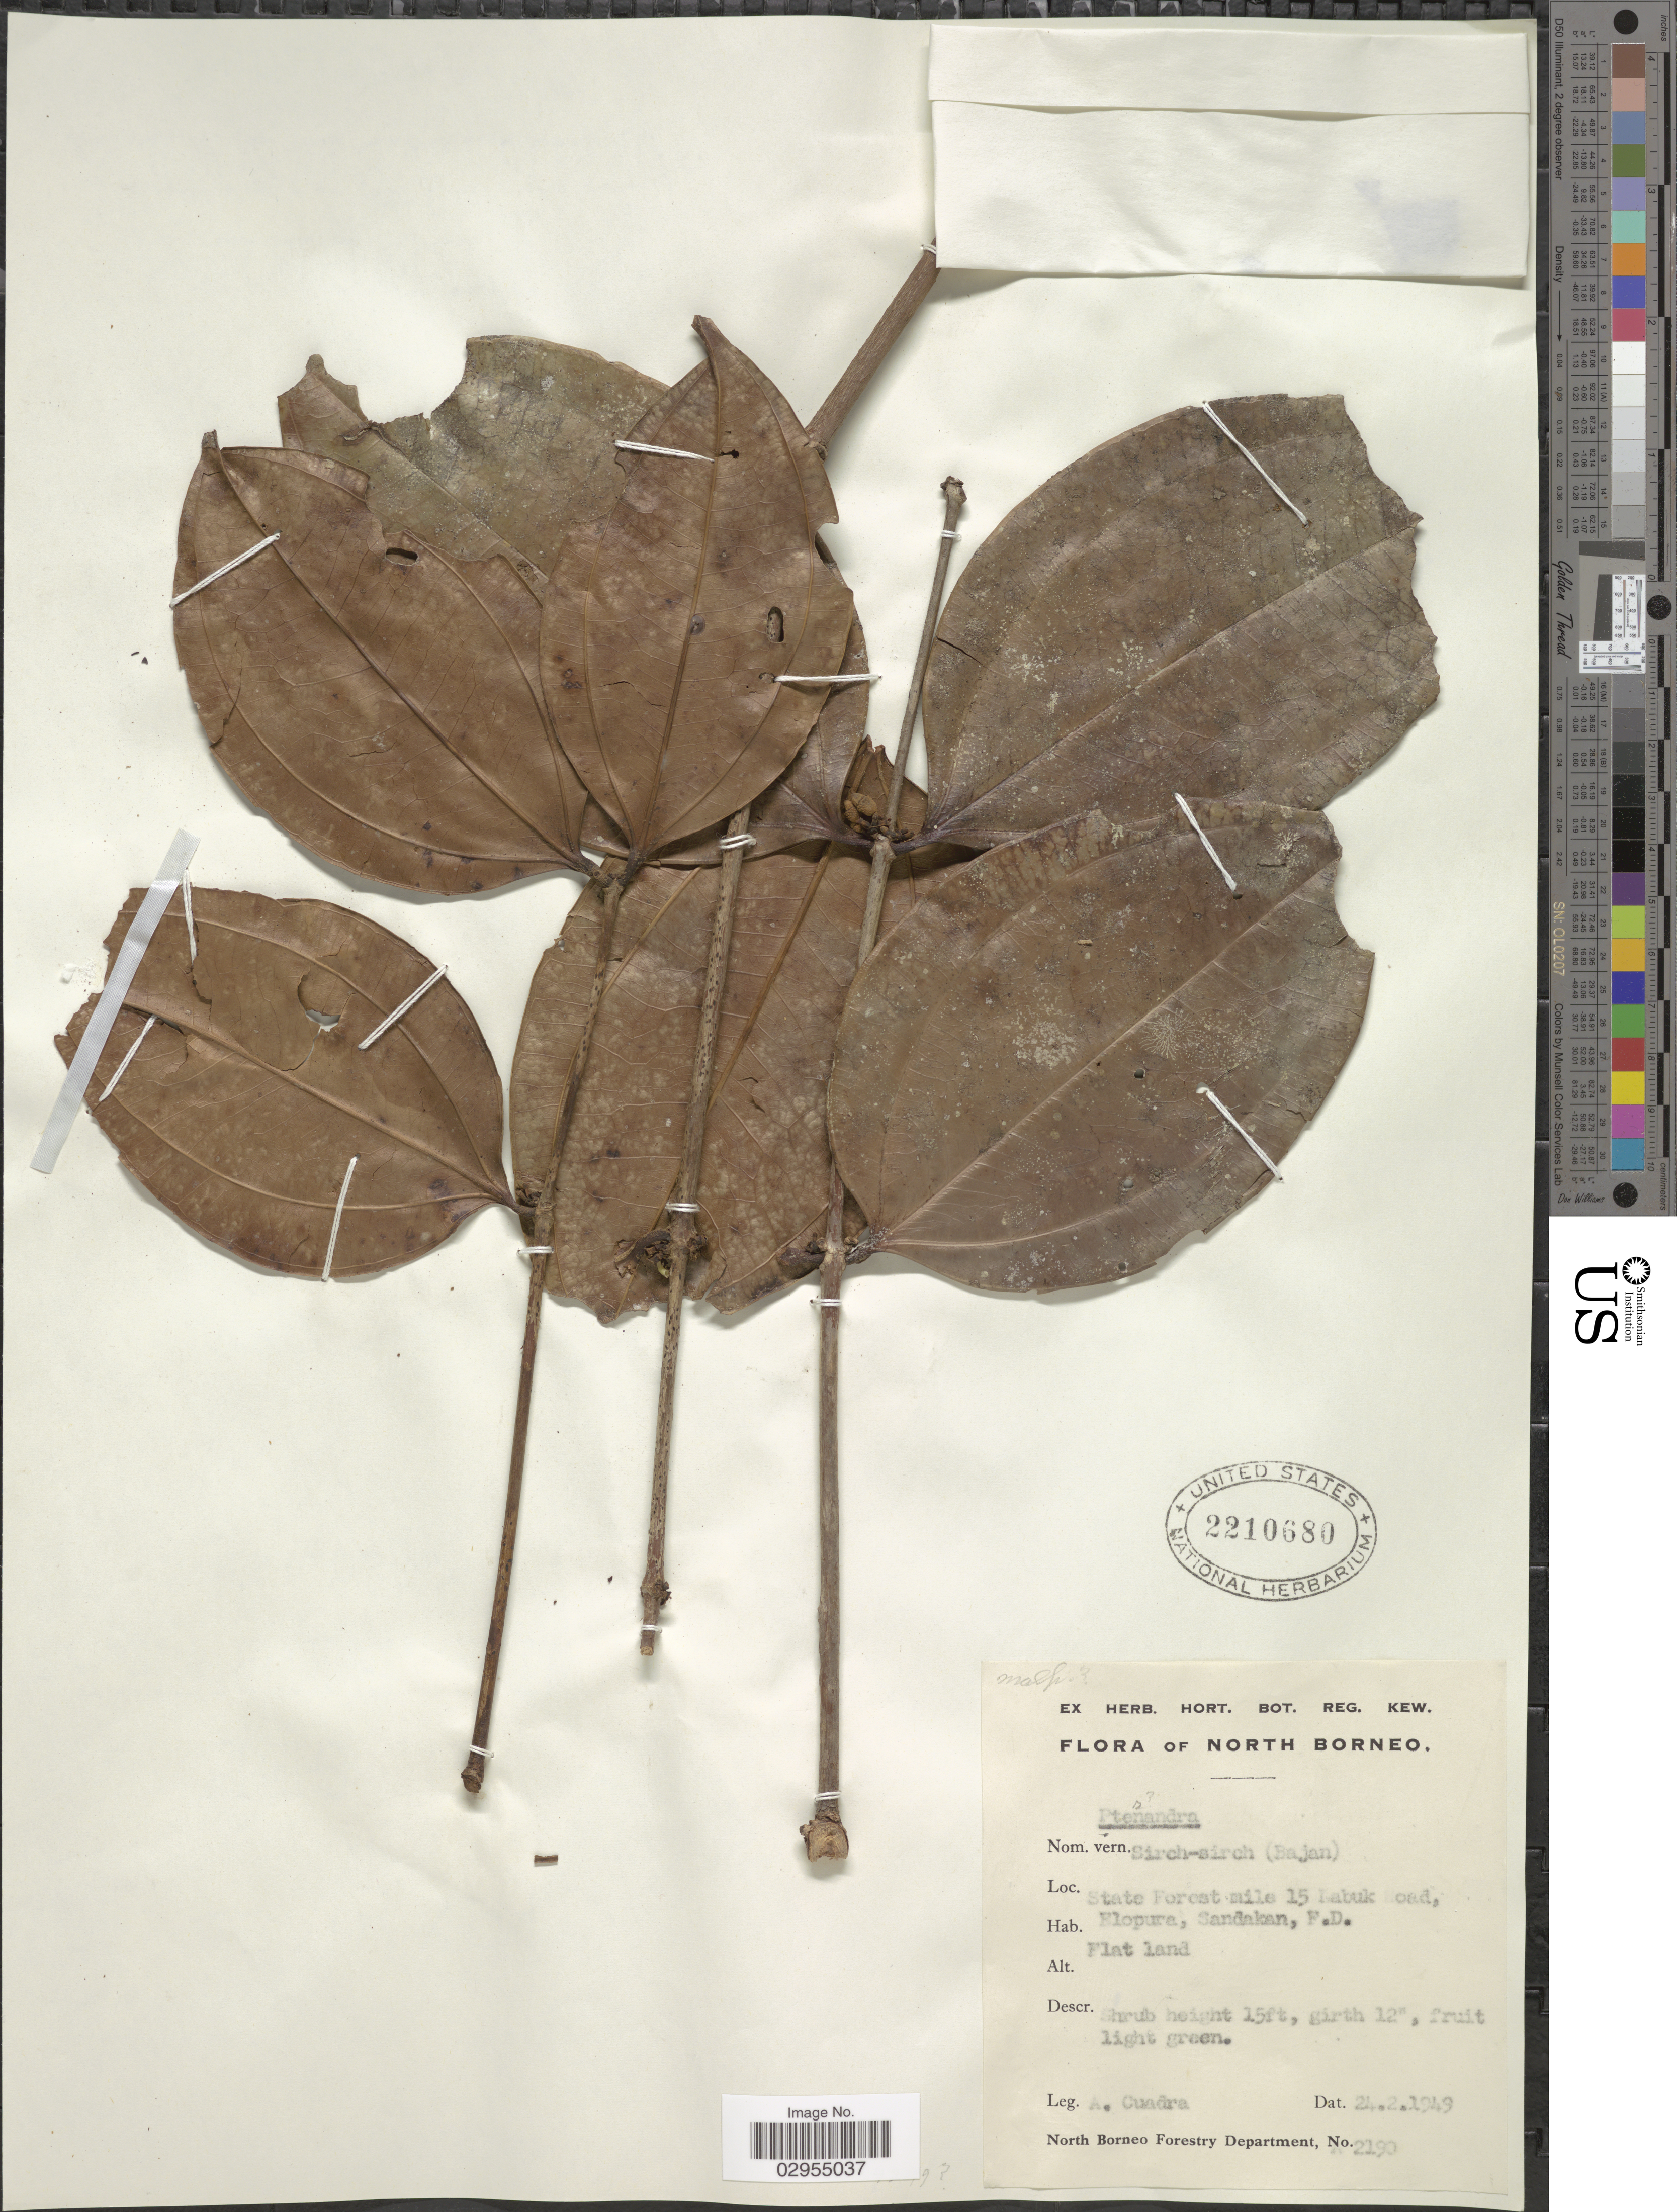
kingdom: Plantae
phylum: Tracheophyta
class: Magnoliopsida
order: Myrtales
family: Melastomataceae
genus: Pternandra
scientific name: Pternandra rostrata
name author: (Cogn.) M.P. Nayar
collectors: A. Cuadra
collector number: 2190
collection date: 1949-02-24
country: Malaysia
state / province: Sabah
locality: North Borneo. State Forest mile 15 Labuk Road, Elopura, Sandakan, F.D.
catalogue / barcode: US 2210680